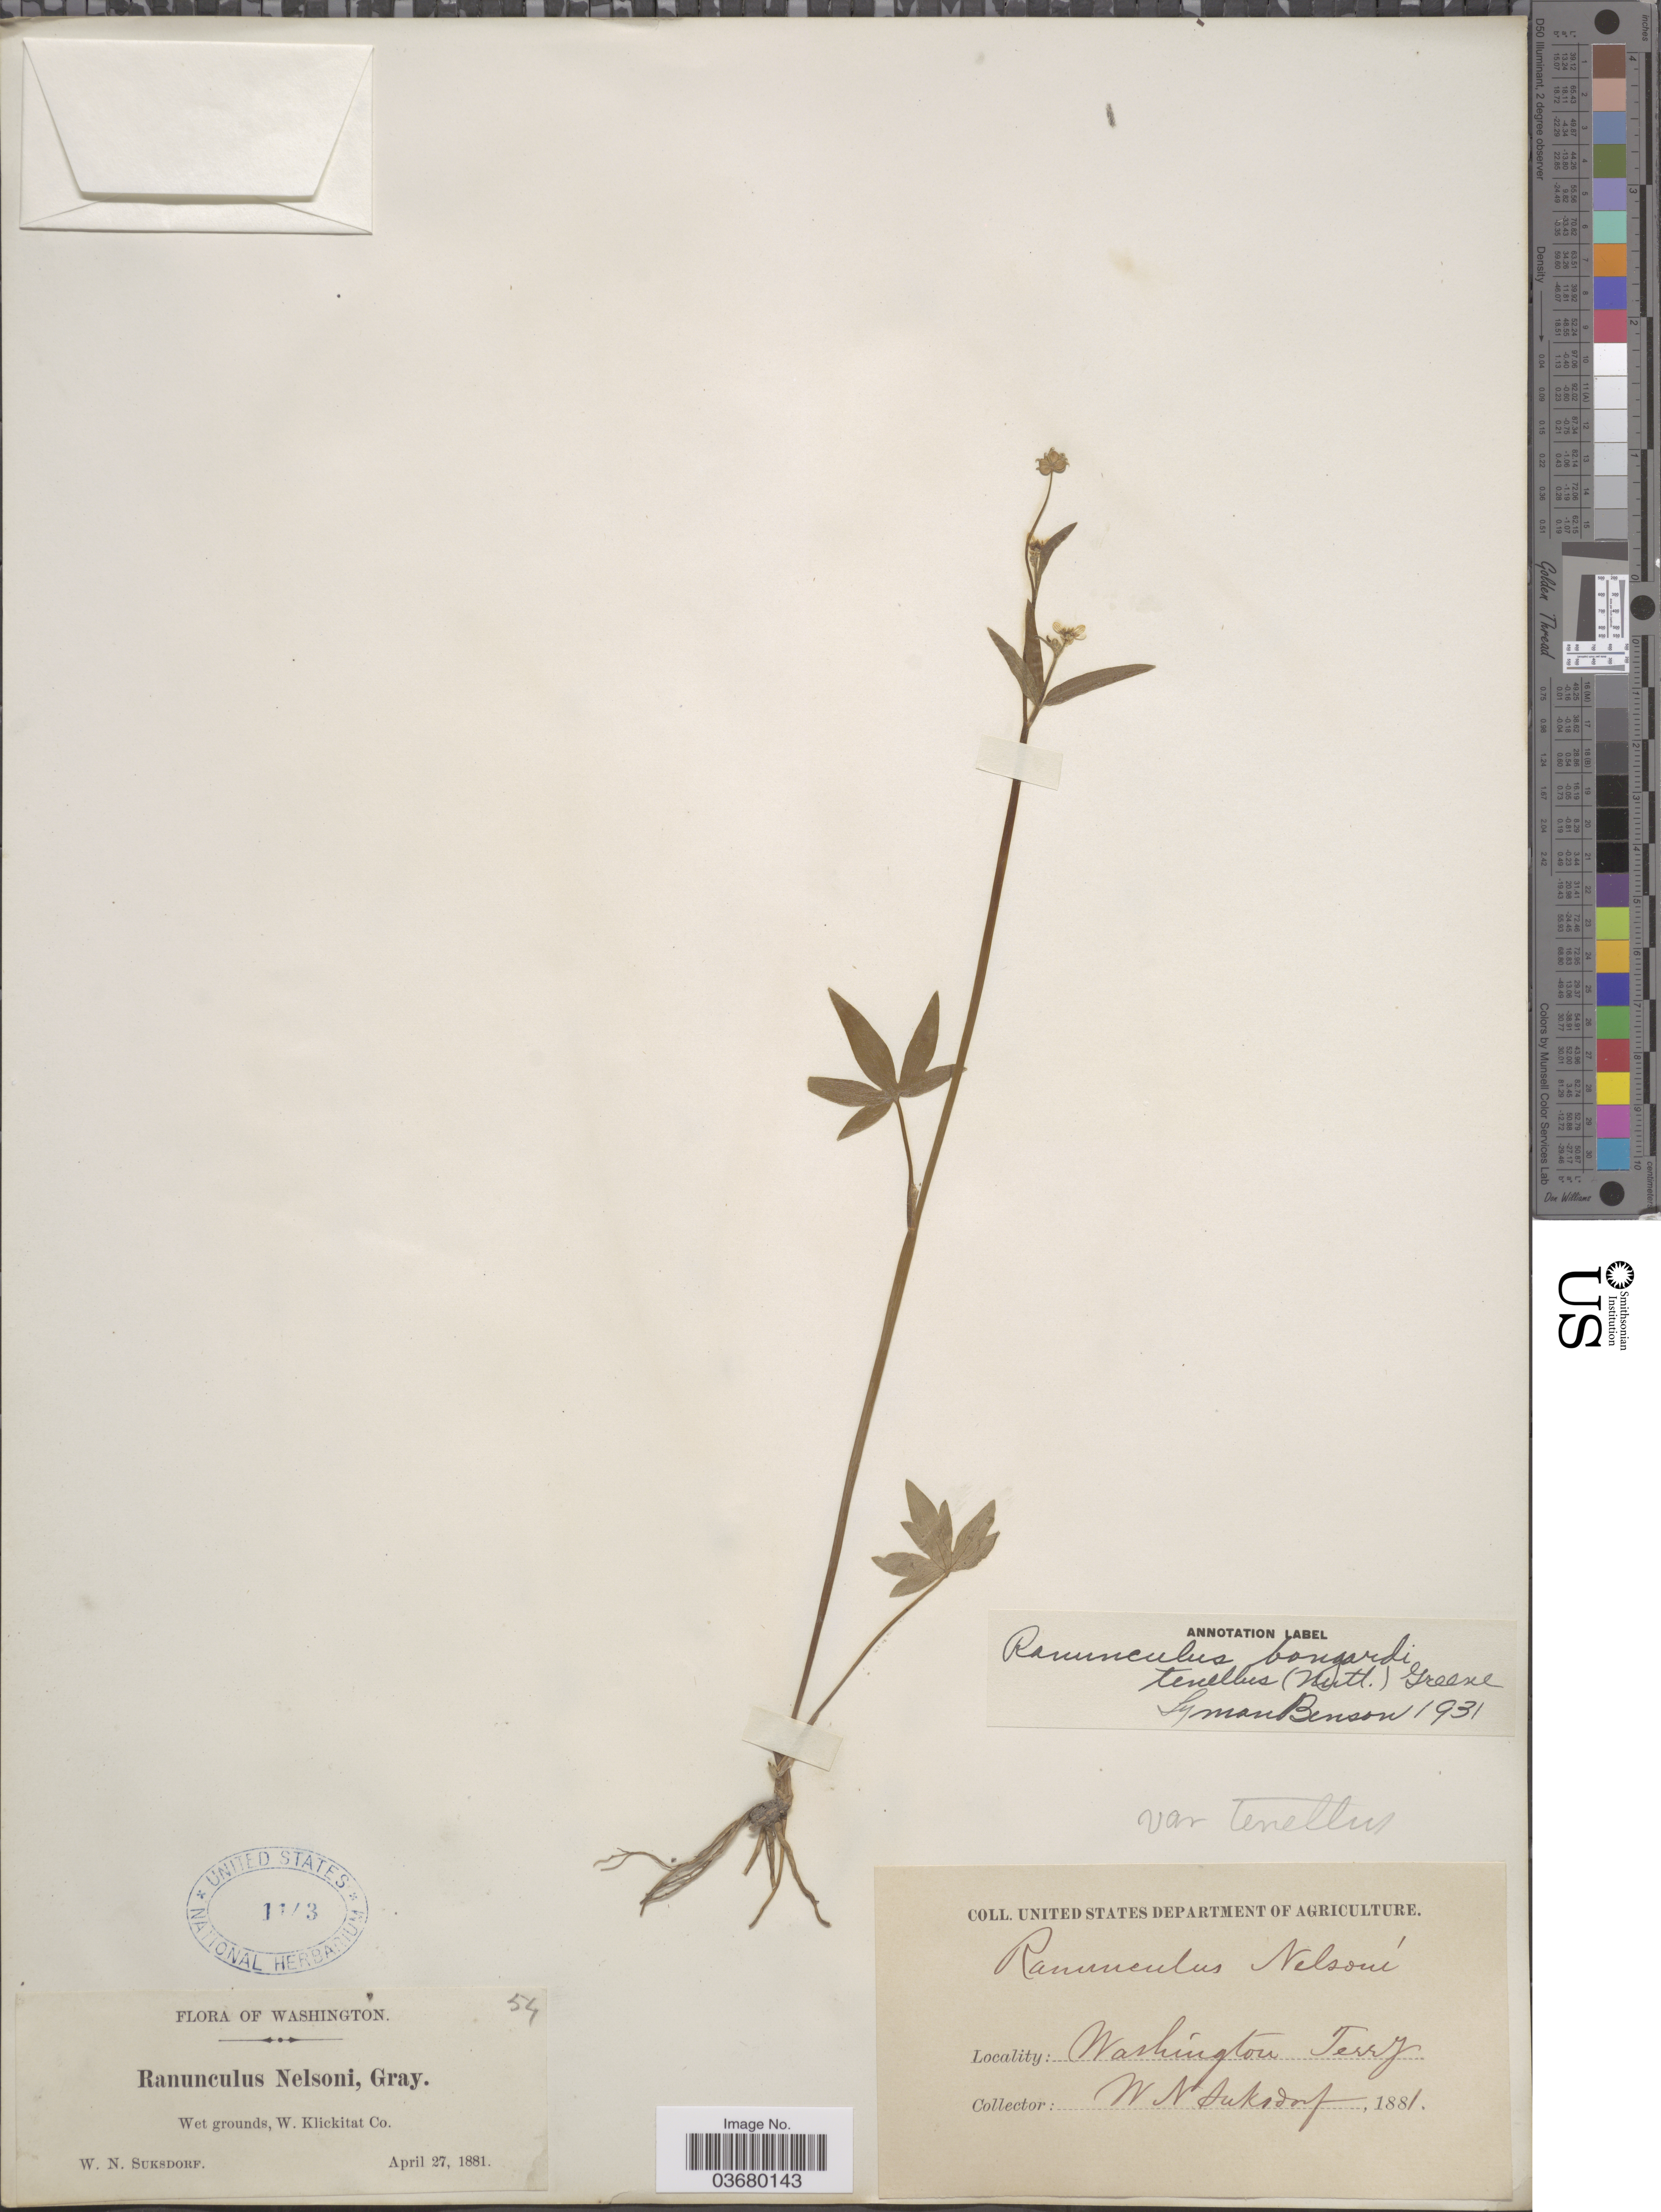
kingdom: Plantae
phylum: Tracheophyta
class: Magnoliopsida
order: Ranunculales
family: Ranunculaceae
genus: Ranunculus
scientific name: Ranunculus bongardii var. tenellus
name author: (A. Gray) Greene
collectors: W. N. Suksdorf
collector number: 54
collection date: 1881-04-27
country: United States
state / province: Washington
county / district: Klickitat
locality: W. Klickitat Co.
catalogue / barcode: US 1143